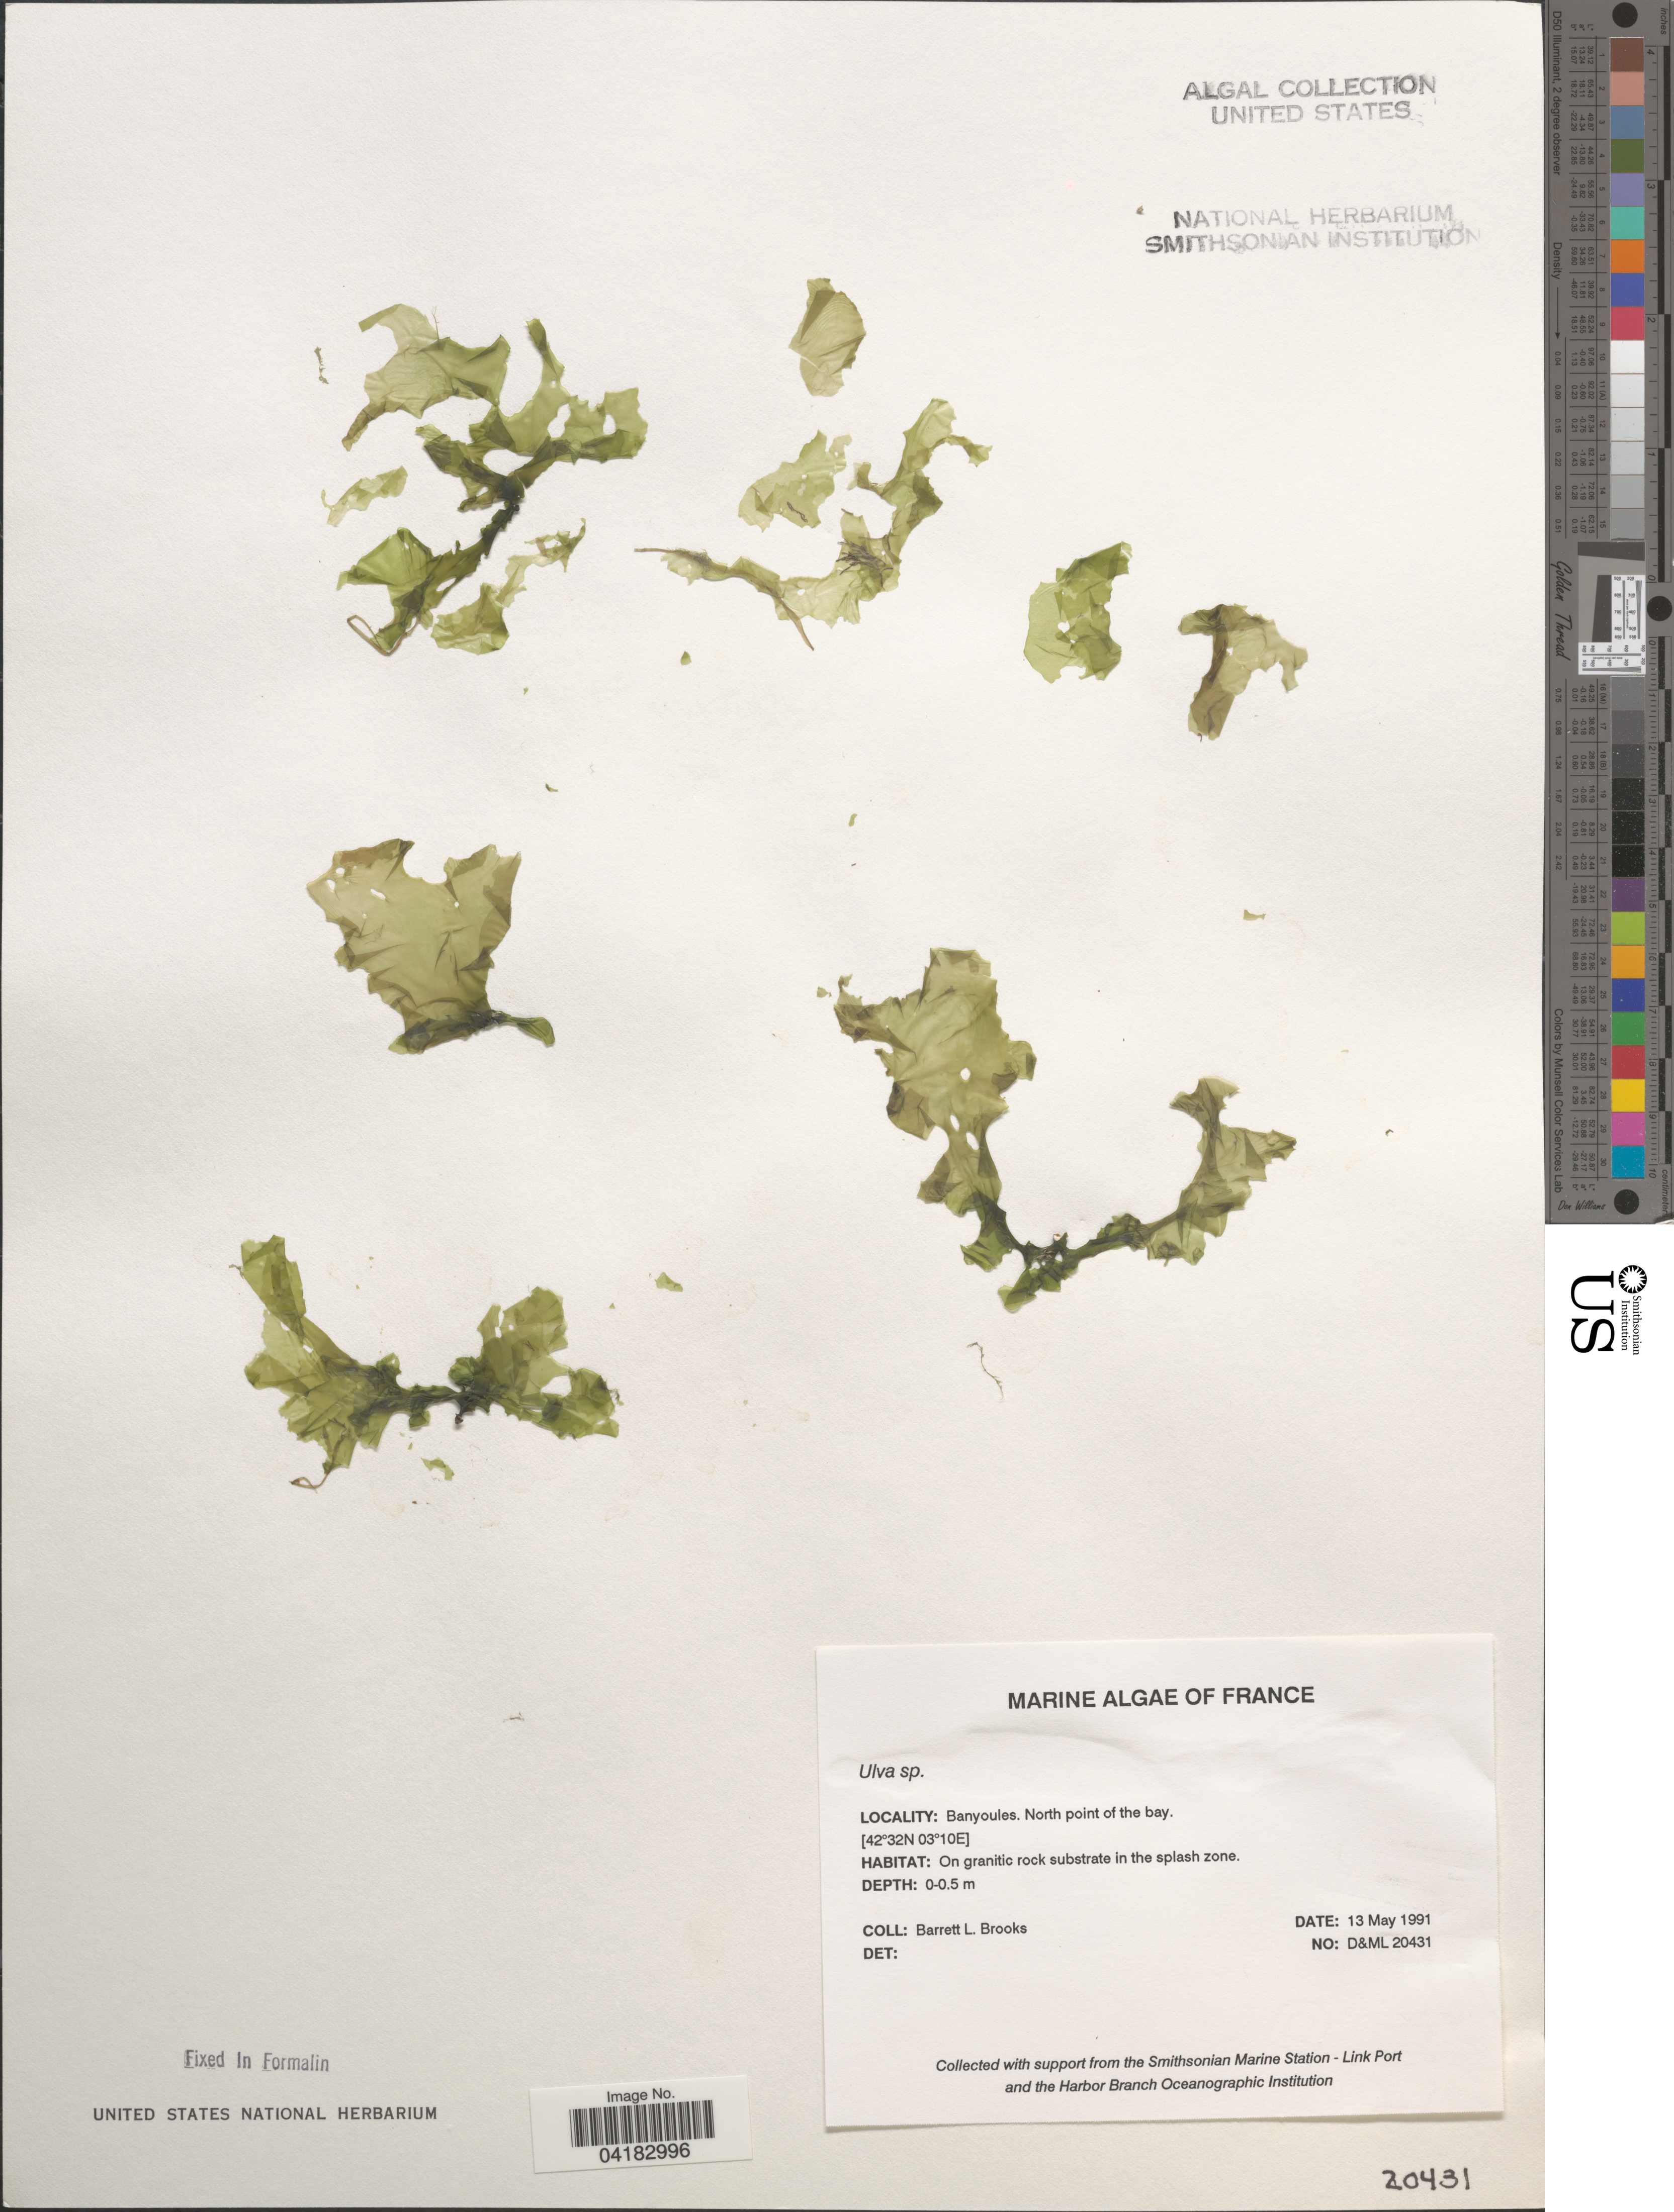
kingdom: Plantae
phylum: Chlorophyta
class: Ulvophyceae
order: Ulvales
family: Ulvaceae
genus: Ulva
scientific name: Ulva sp.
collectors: B. Brooks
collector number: D&ML20431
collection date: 1991-05-13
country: France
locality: Banyoules. North point of the bay.